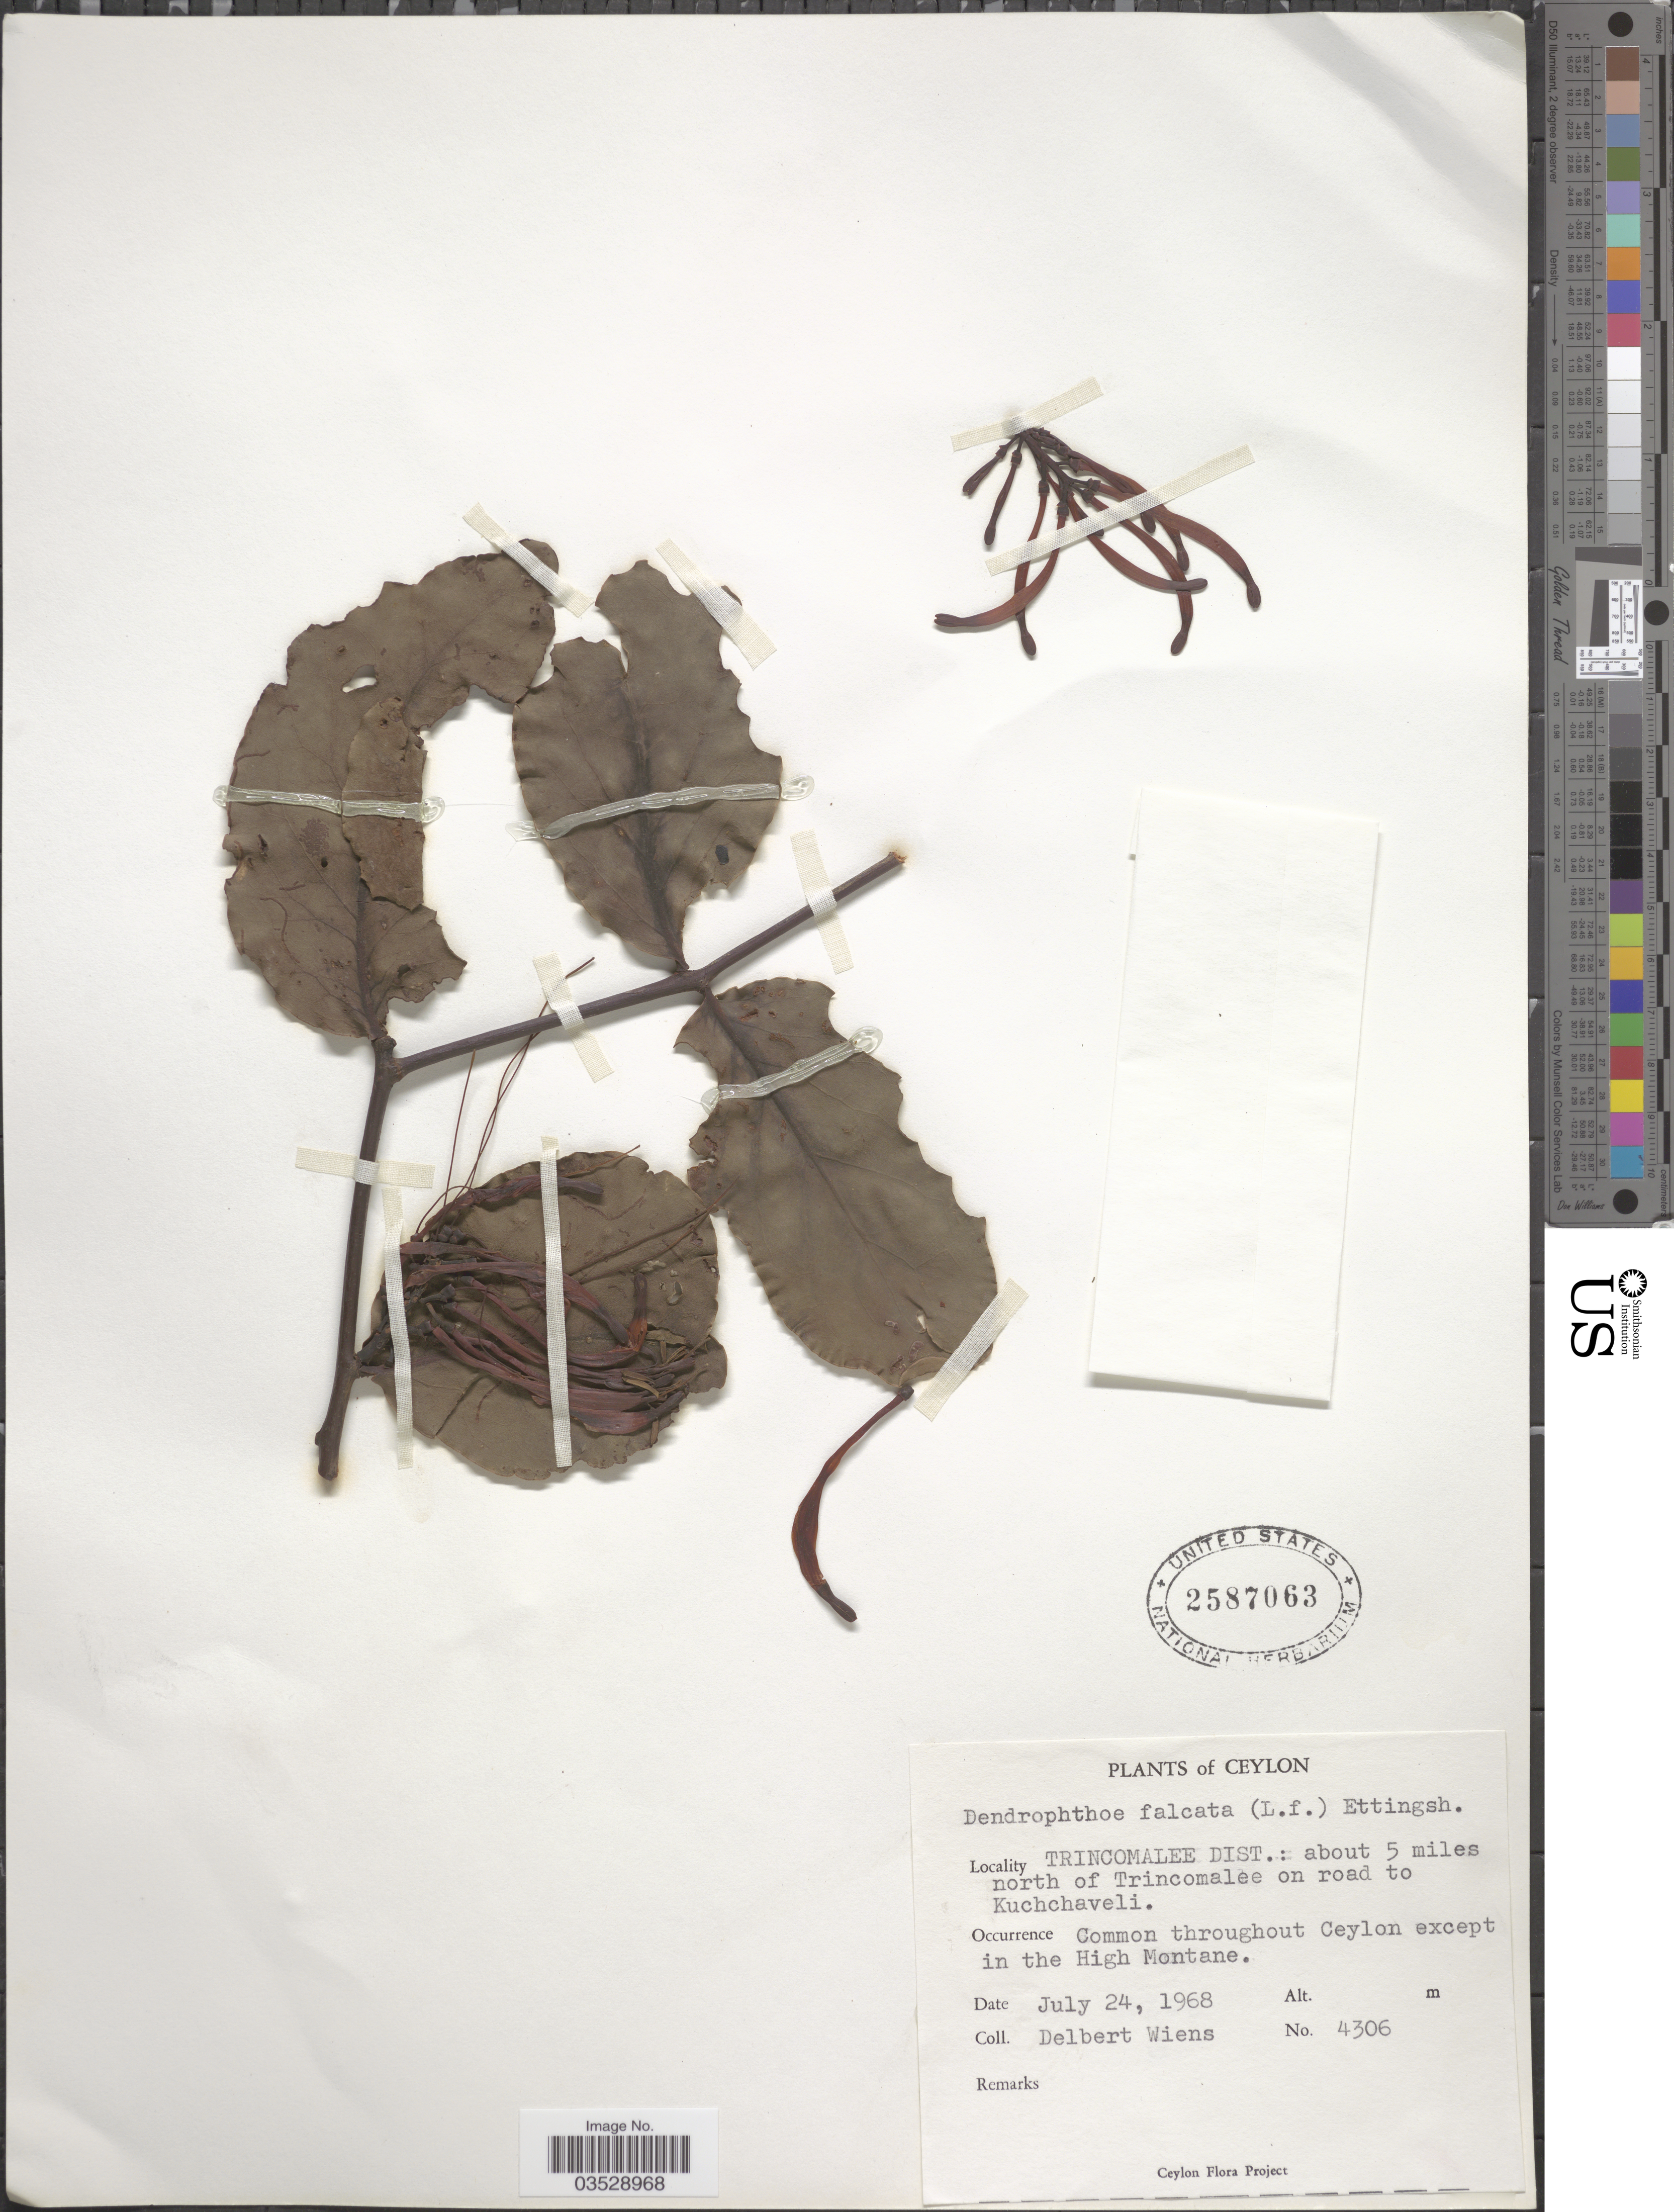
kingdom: Plantae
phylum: Tracheophyta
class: Magnoliopsida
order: Santalales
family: Loranthaceae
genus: Dendrophthoe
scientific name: Dendrophthoe falcata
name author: (L. f.) Ettingsh.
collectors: D. Wiens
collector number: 4306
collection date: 1968-07-24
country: Sri Lanka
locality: Ceylon. Trincomalee Dist.: about 5 miles north of Trincomalee on road to Kuchchaveli. Common throughout Ceylon except in the High Montane.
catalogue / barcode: US 2587063